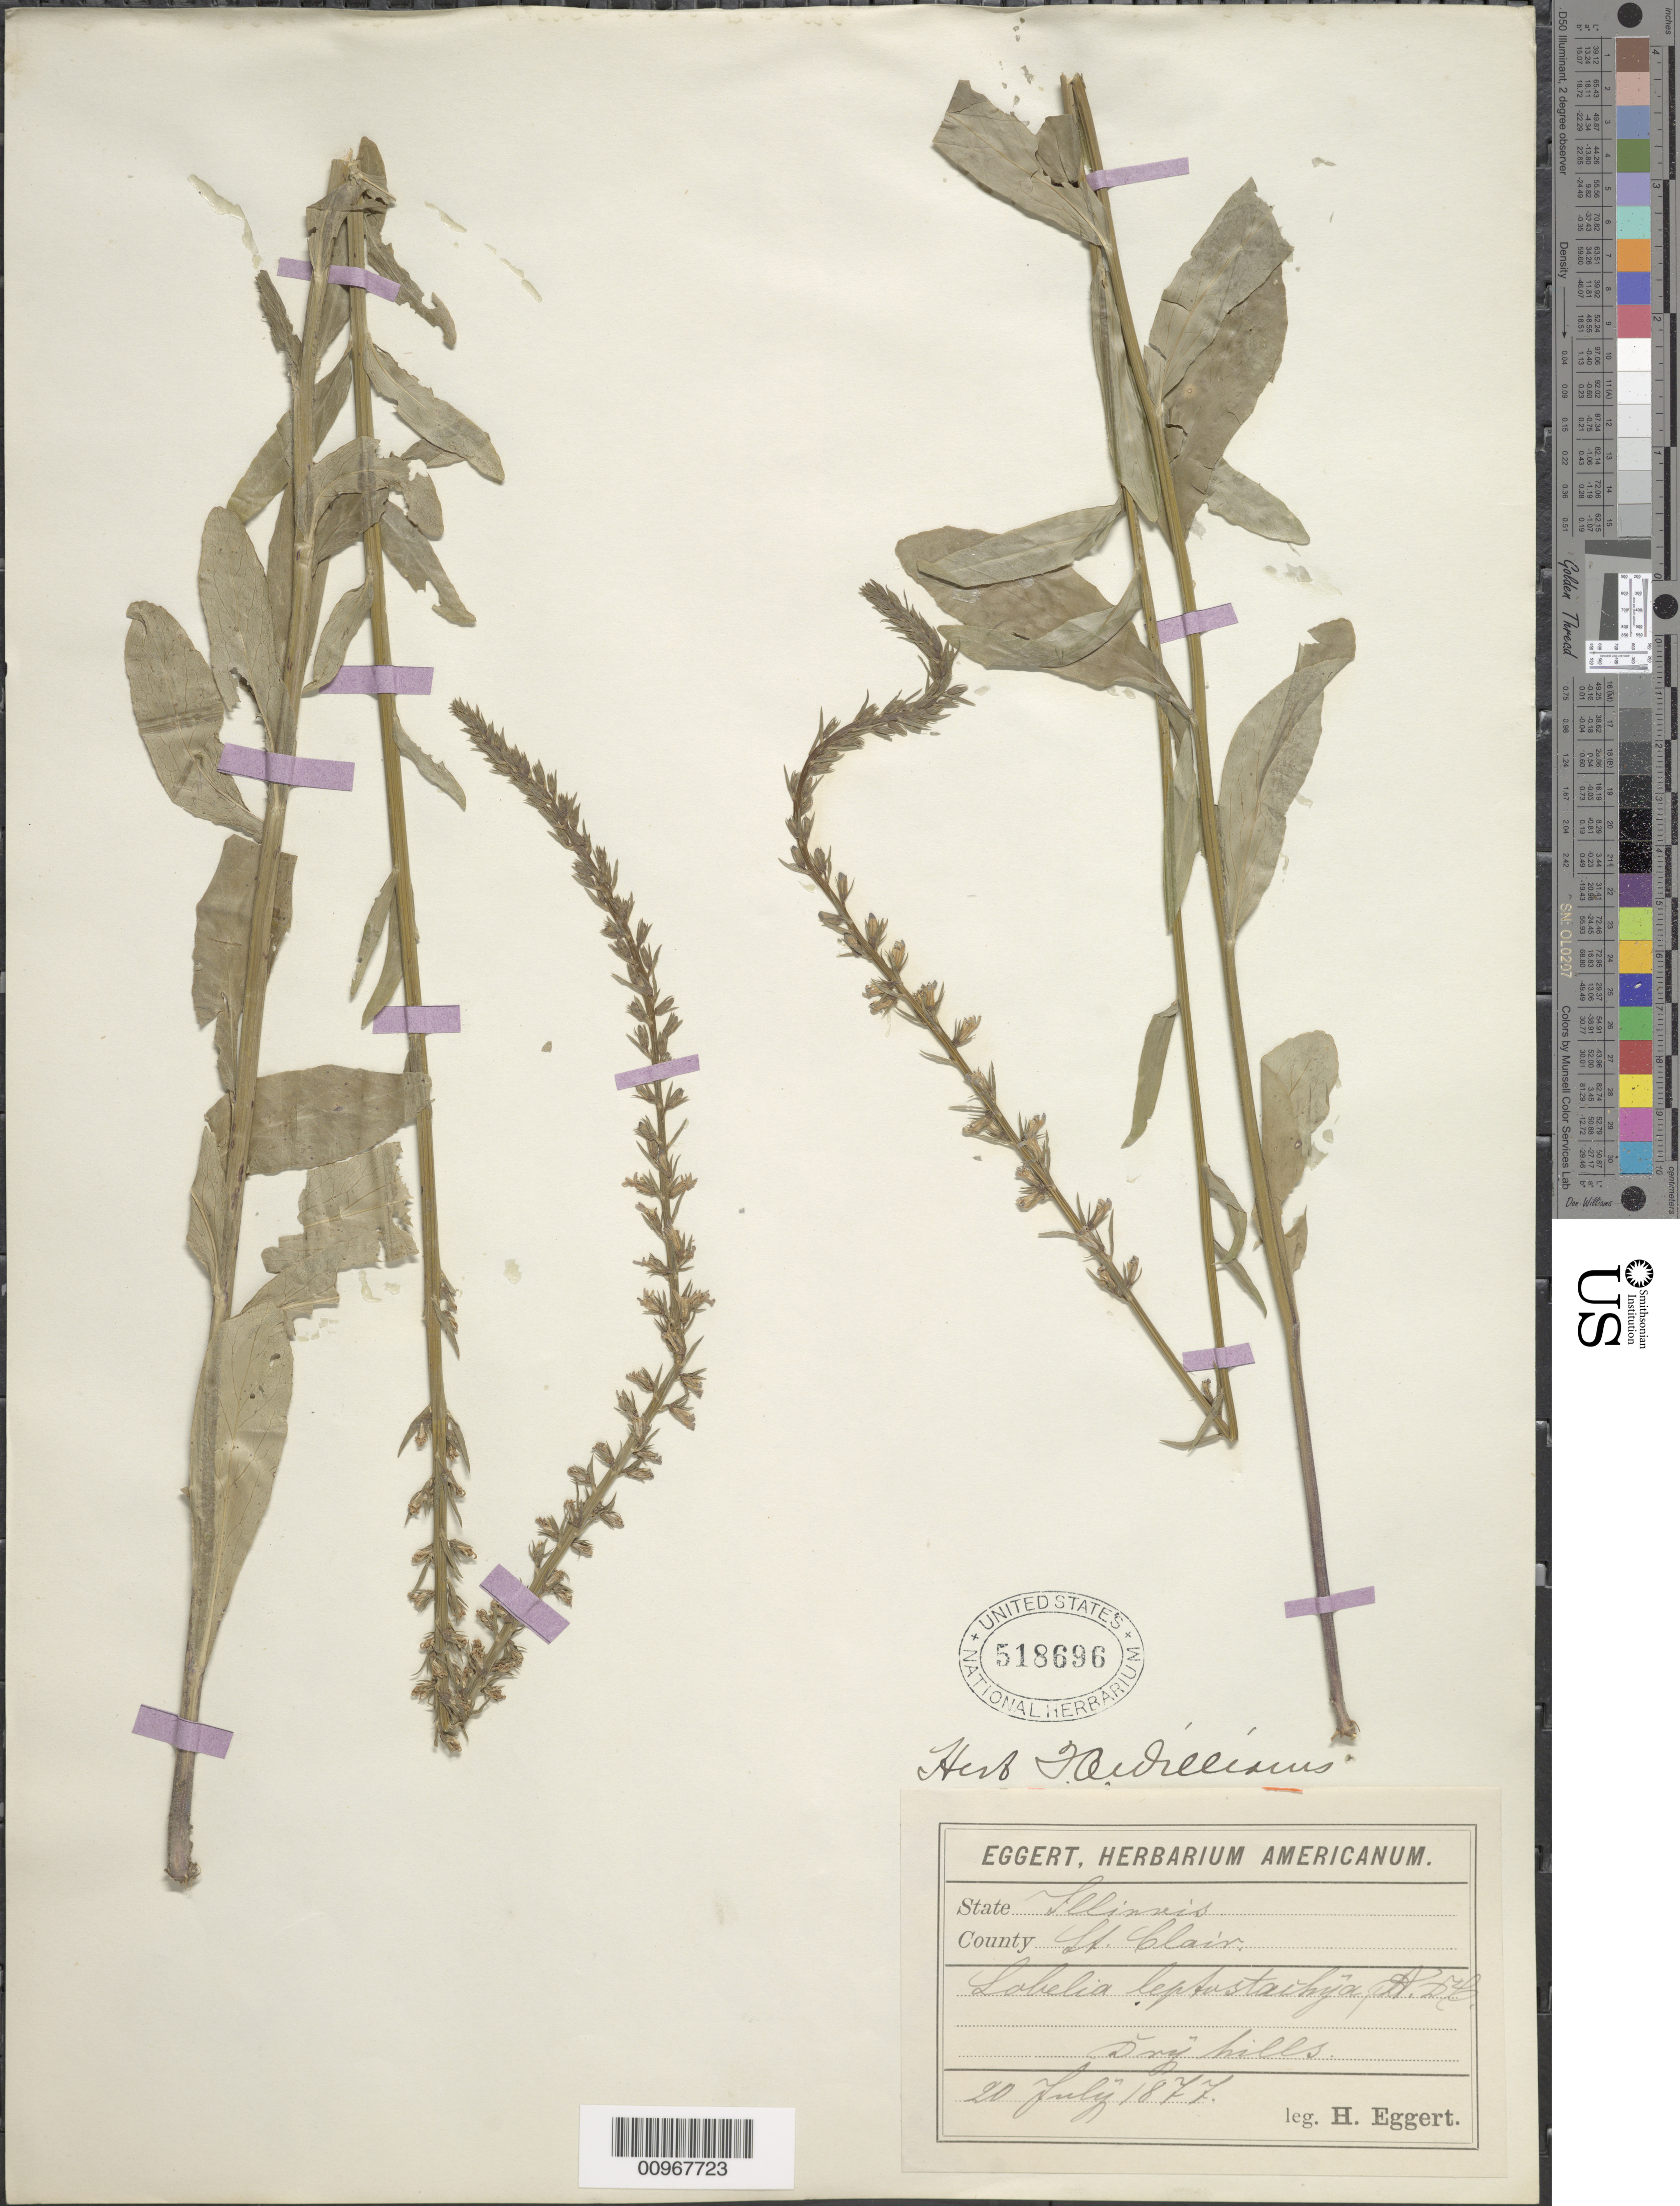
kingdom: Plantae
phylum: Tracheophyta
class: Magnoliopsida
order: Asterales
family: Campanulaceae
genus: Lobelia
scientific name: Lobelia kalmii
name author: L.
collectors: H. Eggert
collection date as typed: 20 Jul 1877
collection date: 1877-07-20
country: United States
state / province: Missouri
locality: St. Louis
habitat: dry hills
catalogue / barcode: US 518696